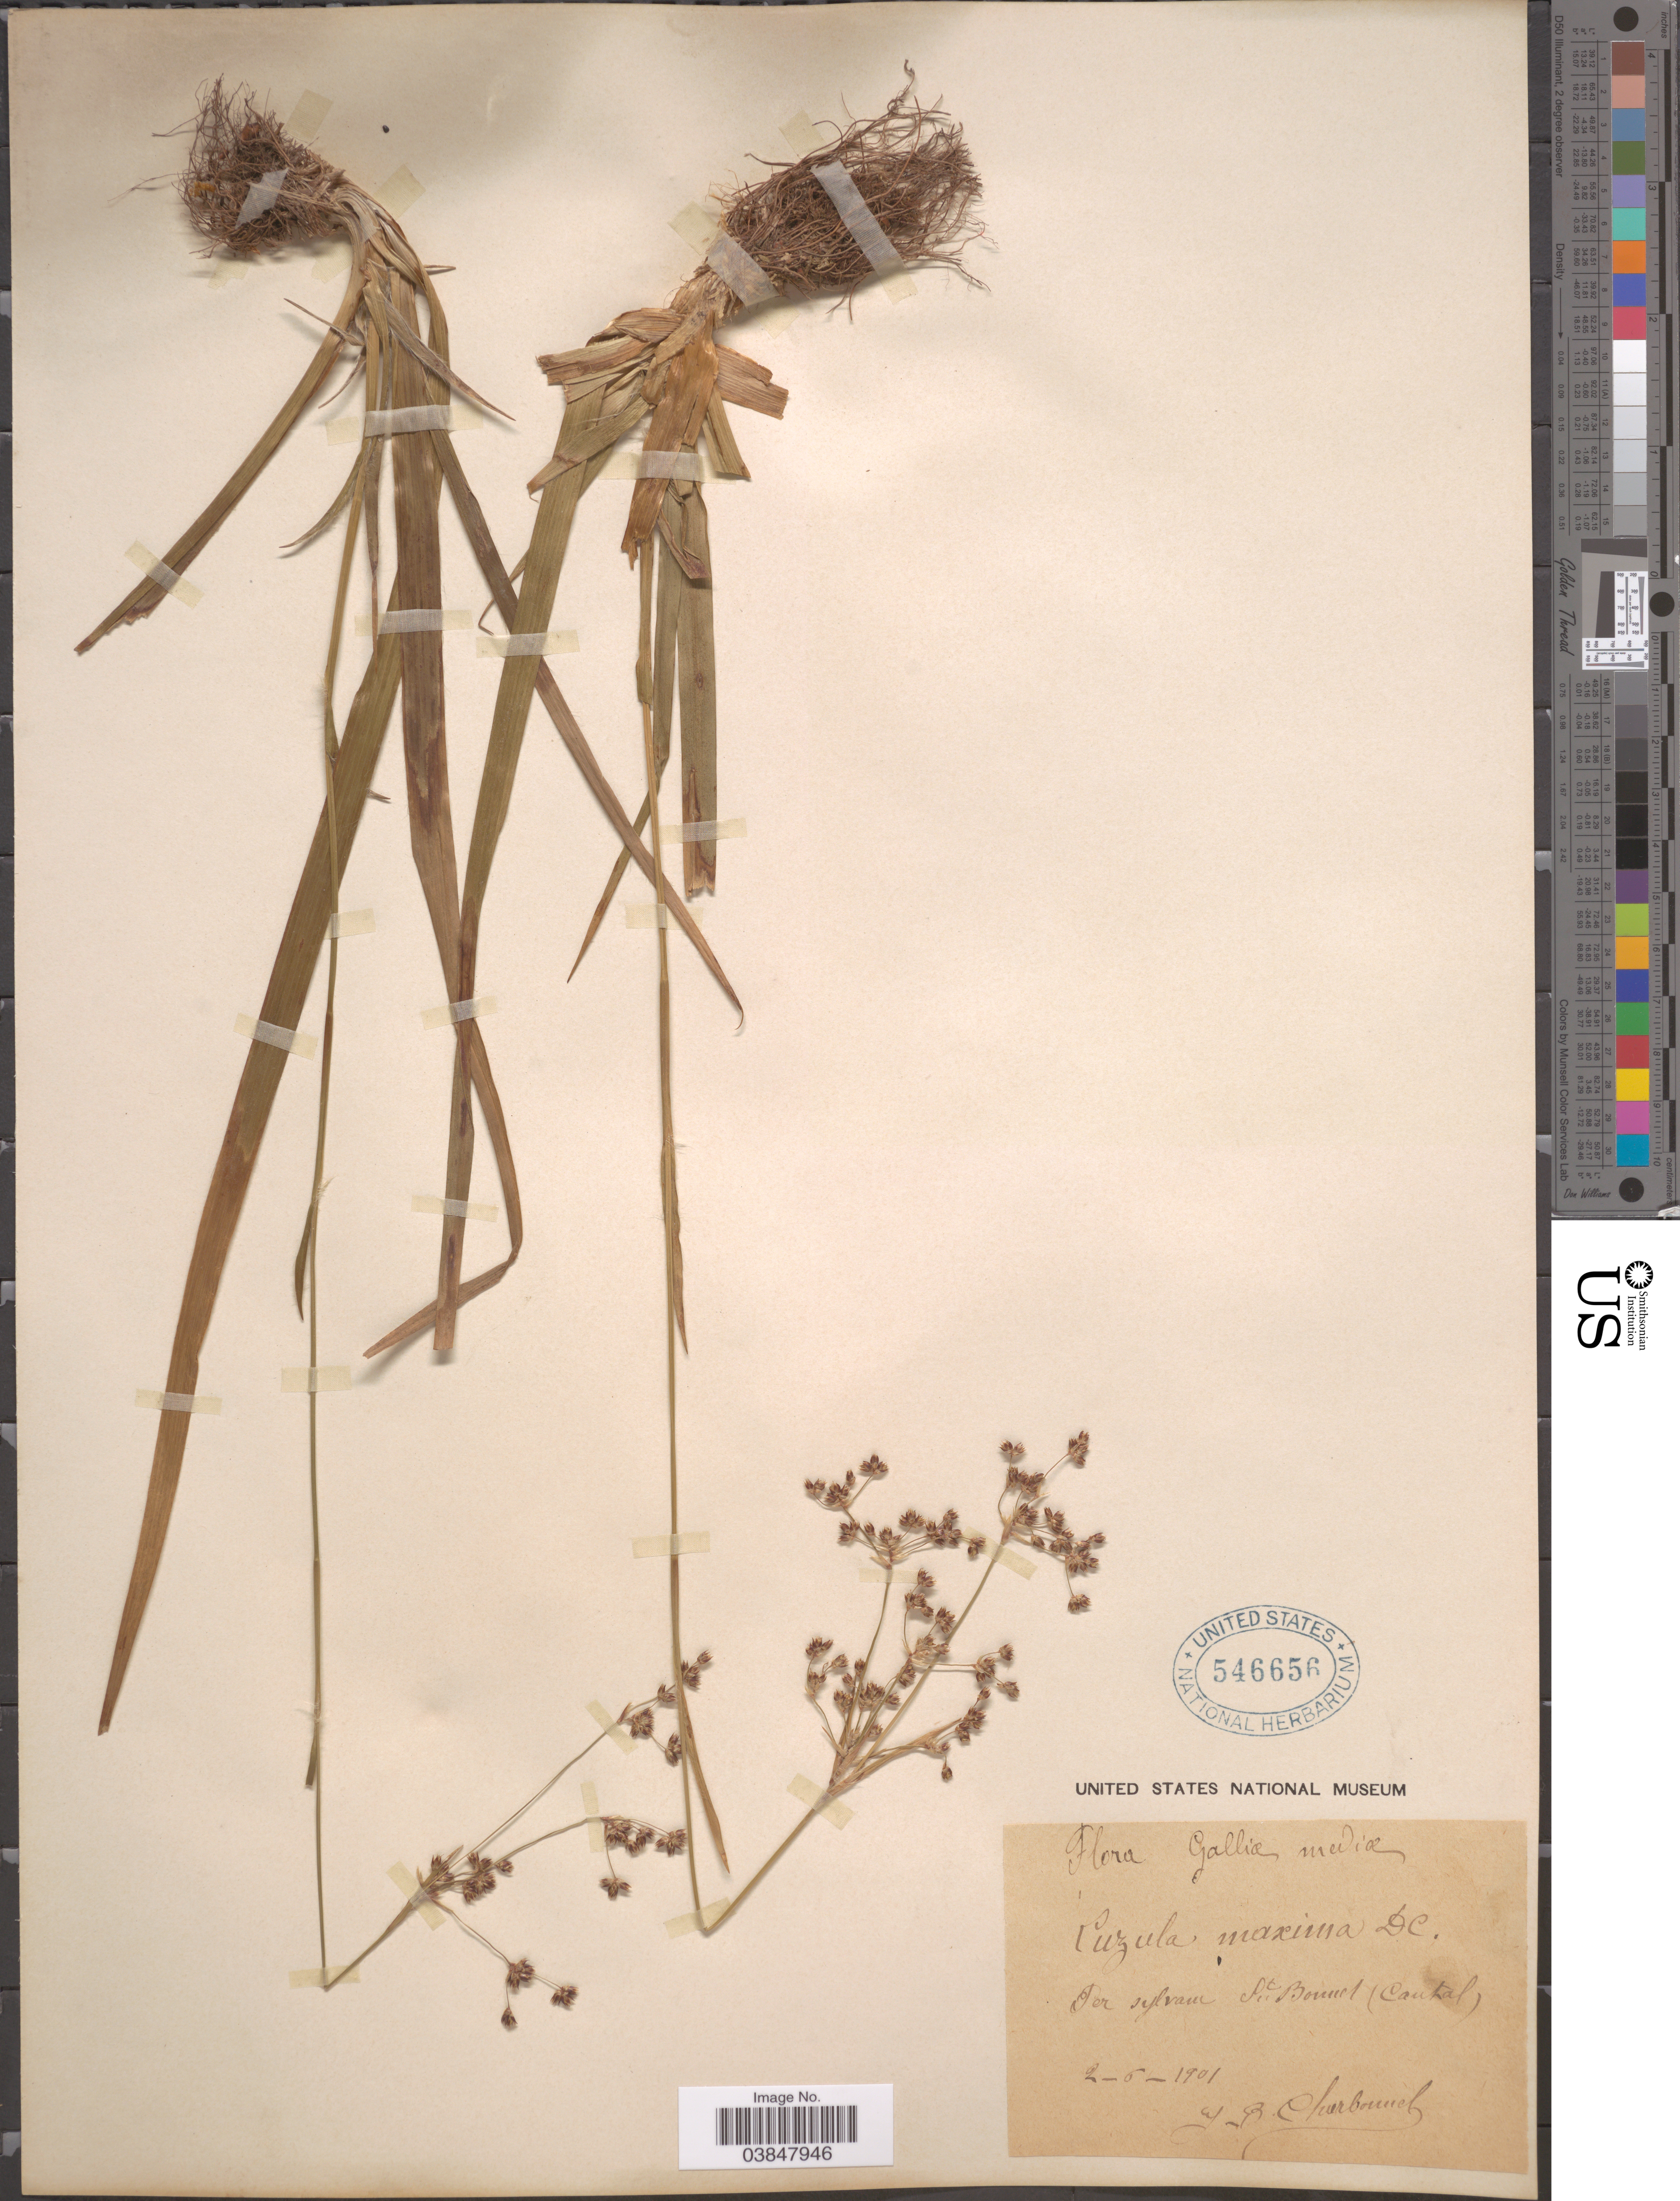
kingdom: Plantae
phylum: Tracheophyta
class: Liliopsida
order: Poales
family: Juncaceae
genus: Luzula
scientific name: Luzula maxima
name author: (Reichard) DC.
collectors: J. Charbonnel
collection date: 1901-06-02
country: France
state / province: Auvergne-Rhône-Alpes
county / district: Cantal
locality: Galliæ mediæ. Per sylvam St. Bonnet (Cantal).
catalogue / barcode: US 546656